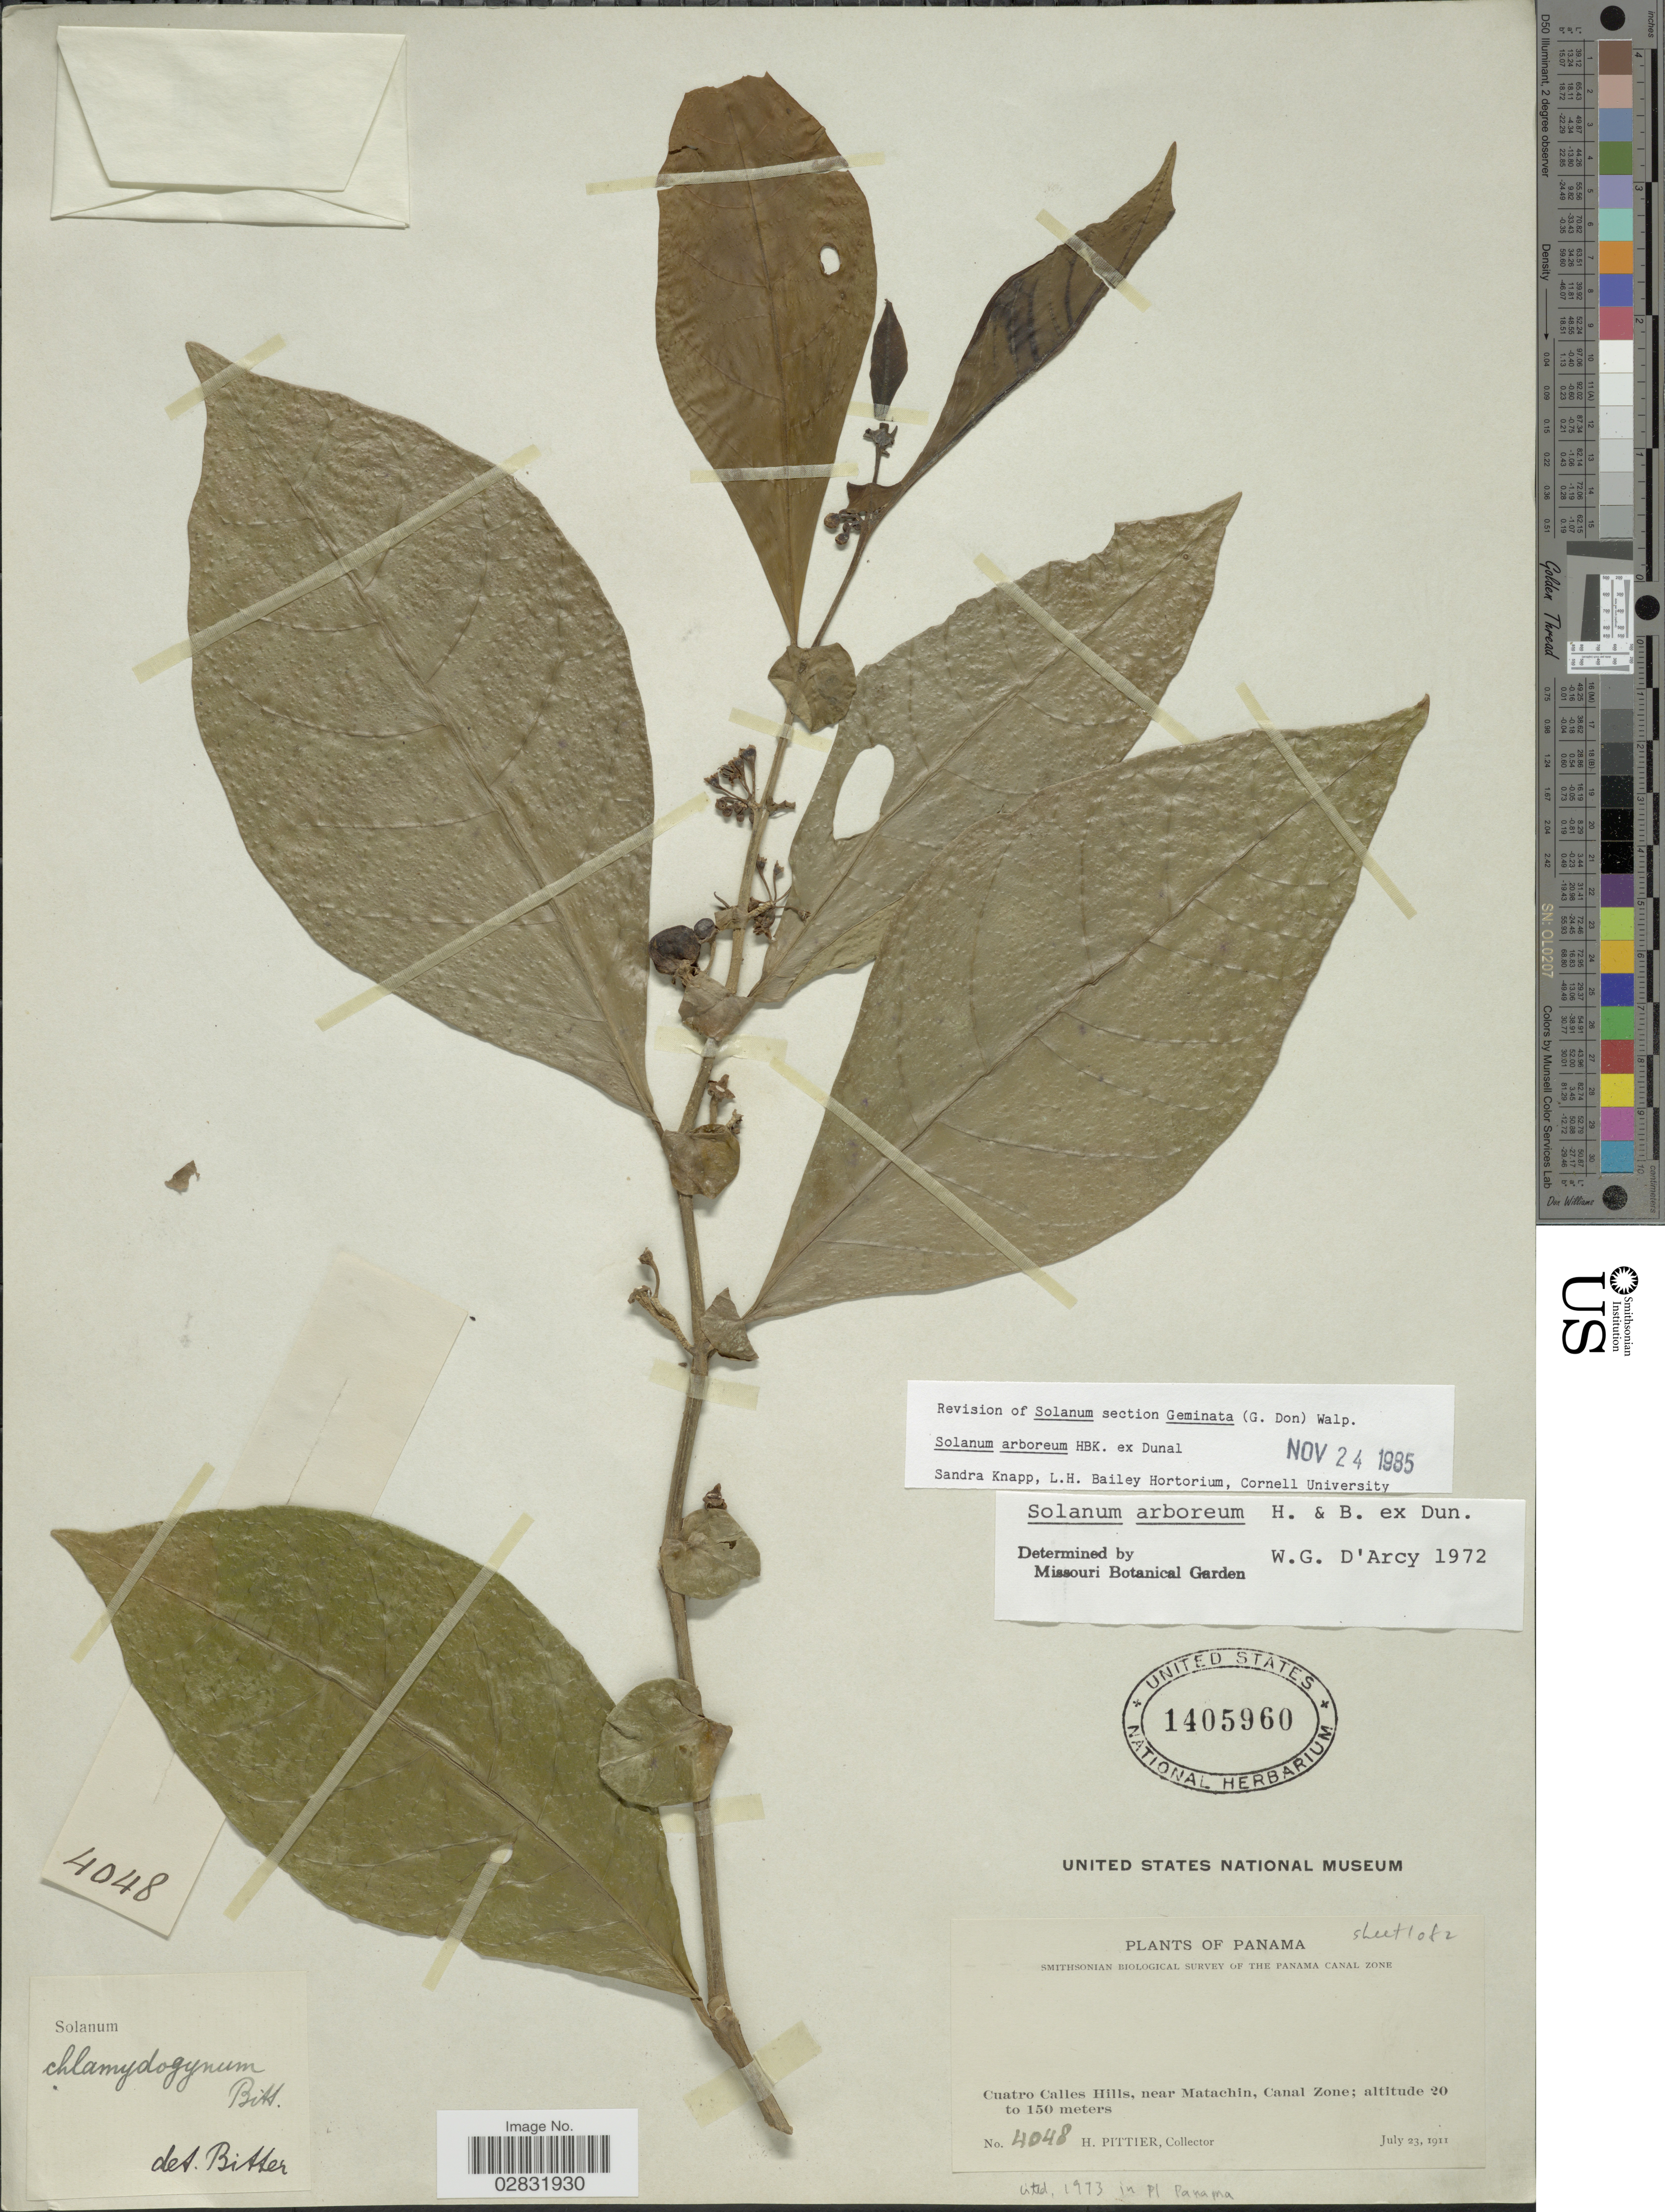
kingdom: Plantae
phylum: Tracheophyta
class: Magnoliopsida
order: Solanales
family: Solanaceae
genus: Solanum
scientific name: Solanum arboreum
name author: Dunal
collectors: H. F. Pittier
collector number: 4048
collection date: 1911-07-23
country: Panama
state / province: Colón / Panamá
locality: Cuatro Calles Hills, near Matachin, Canal Zone.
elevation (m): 20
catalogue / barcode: US 1405960